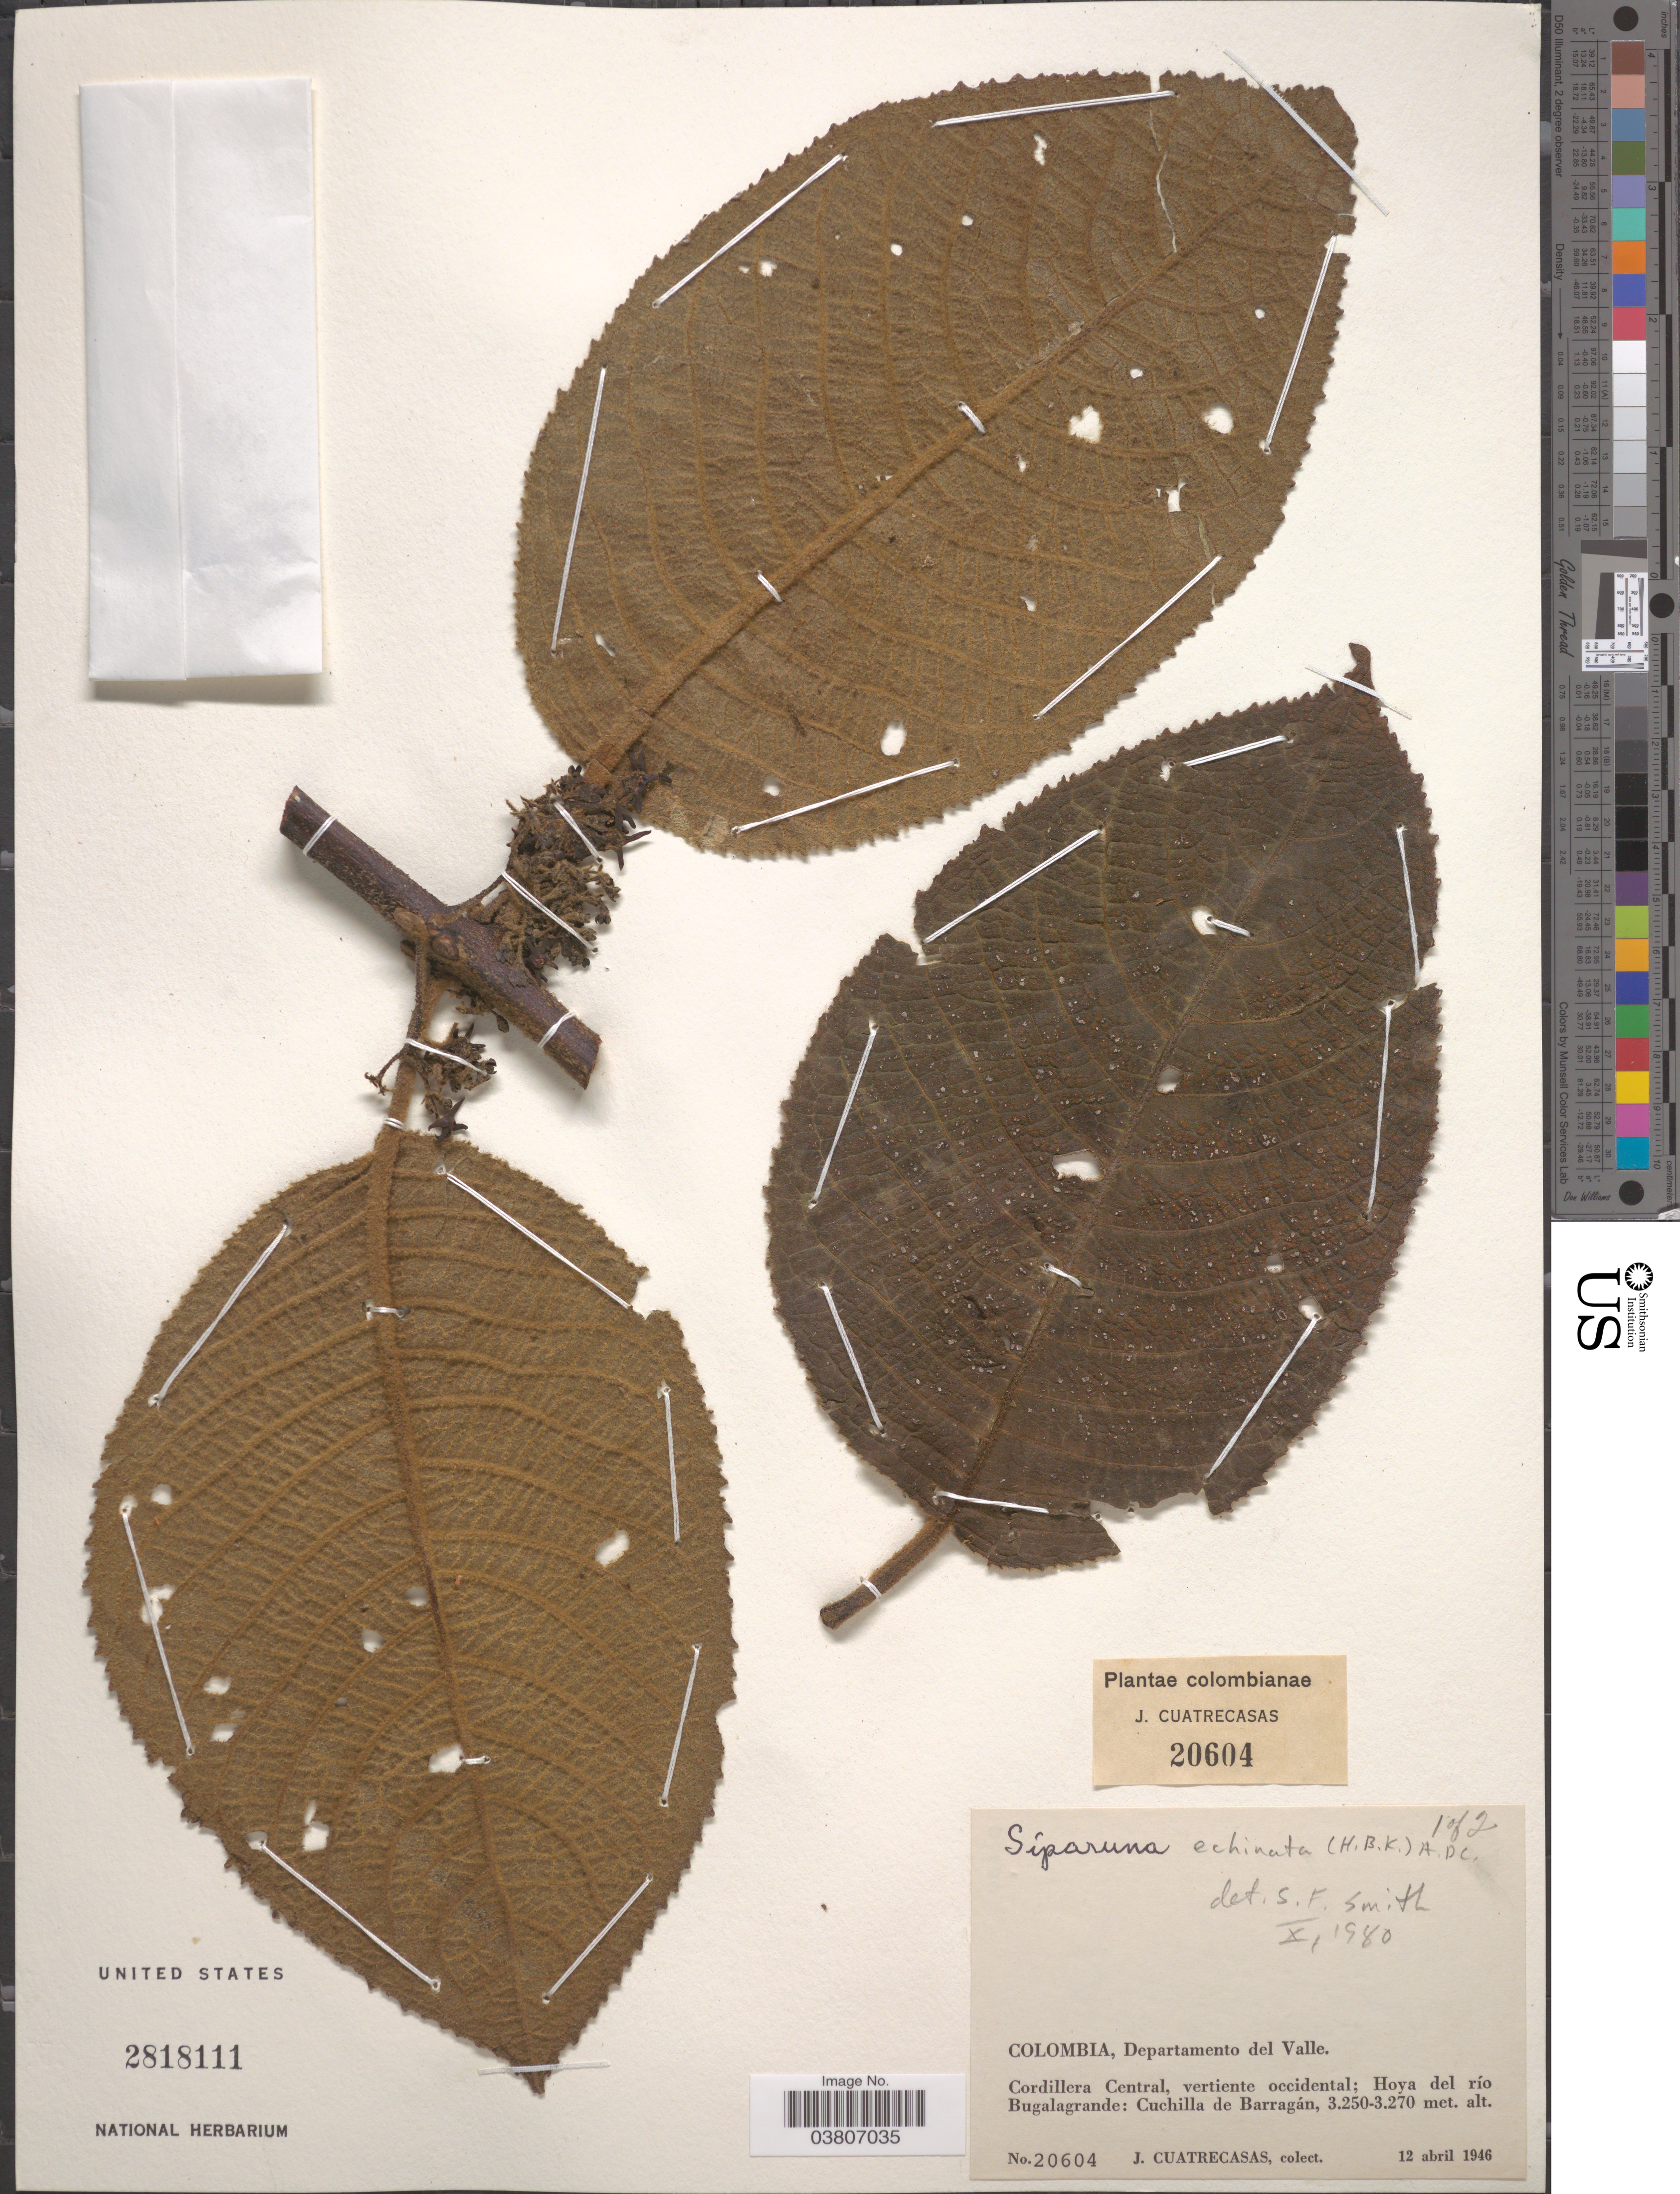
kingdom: Plantae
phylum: Tracheophyta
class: Magnoliopsida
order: Laurales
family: Siparunaceae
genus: Siparuna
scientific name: Siparuna echinata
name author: (Kunth) A. DC.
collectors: J. Cuatrecasas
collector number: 20604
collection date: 1946-04-12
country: Colombia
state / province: Valle del Cauca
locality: Departamento del Valle. Cordillera Central, vertiente occidental; Hoya del río Bugalagrande: Cuchilla de Barragán.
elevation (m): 3250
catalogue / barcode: US 2818111